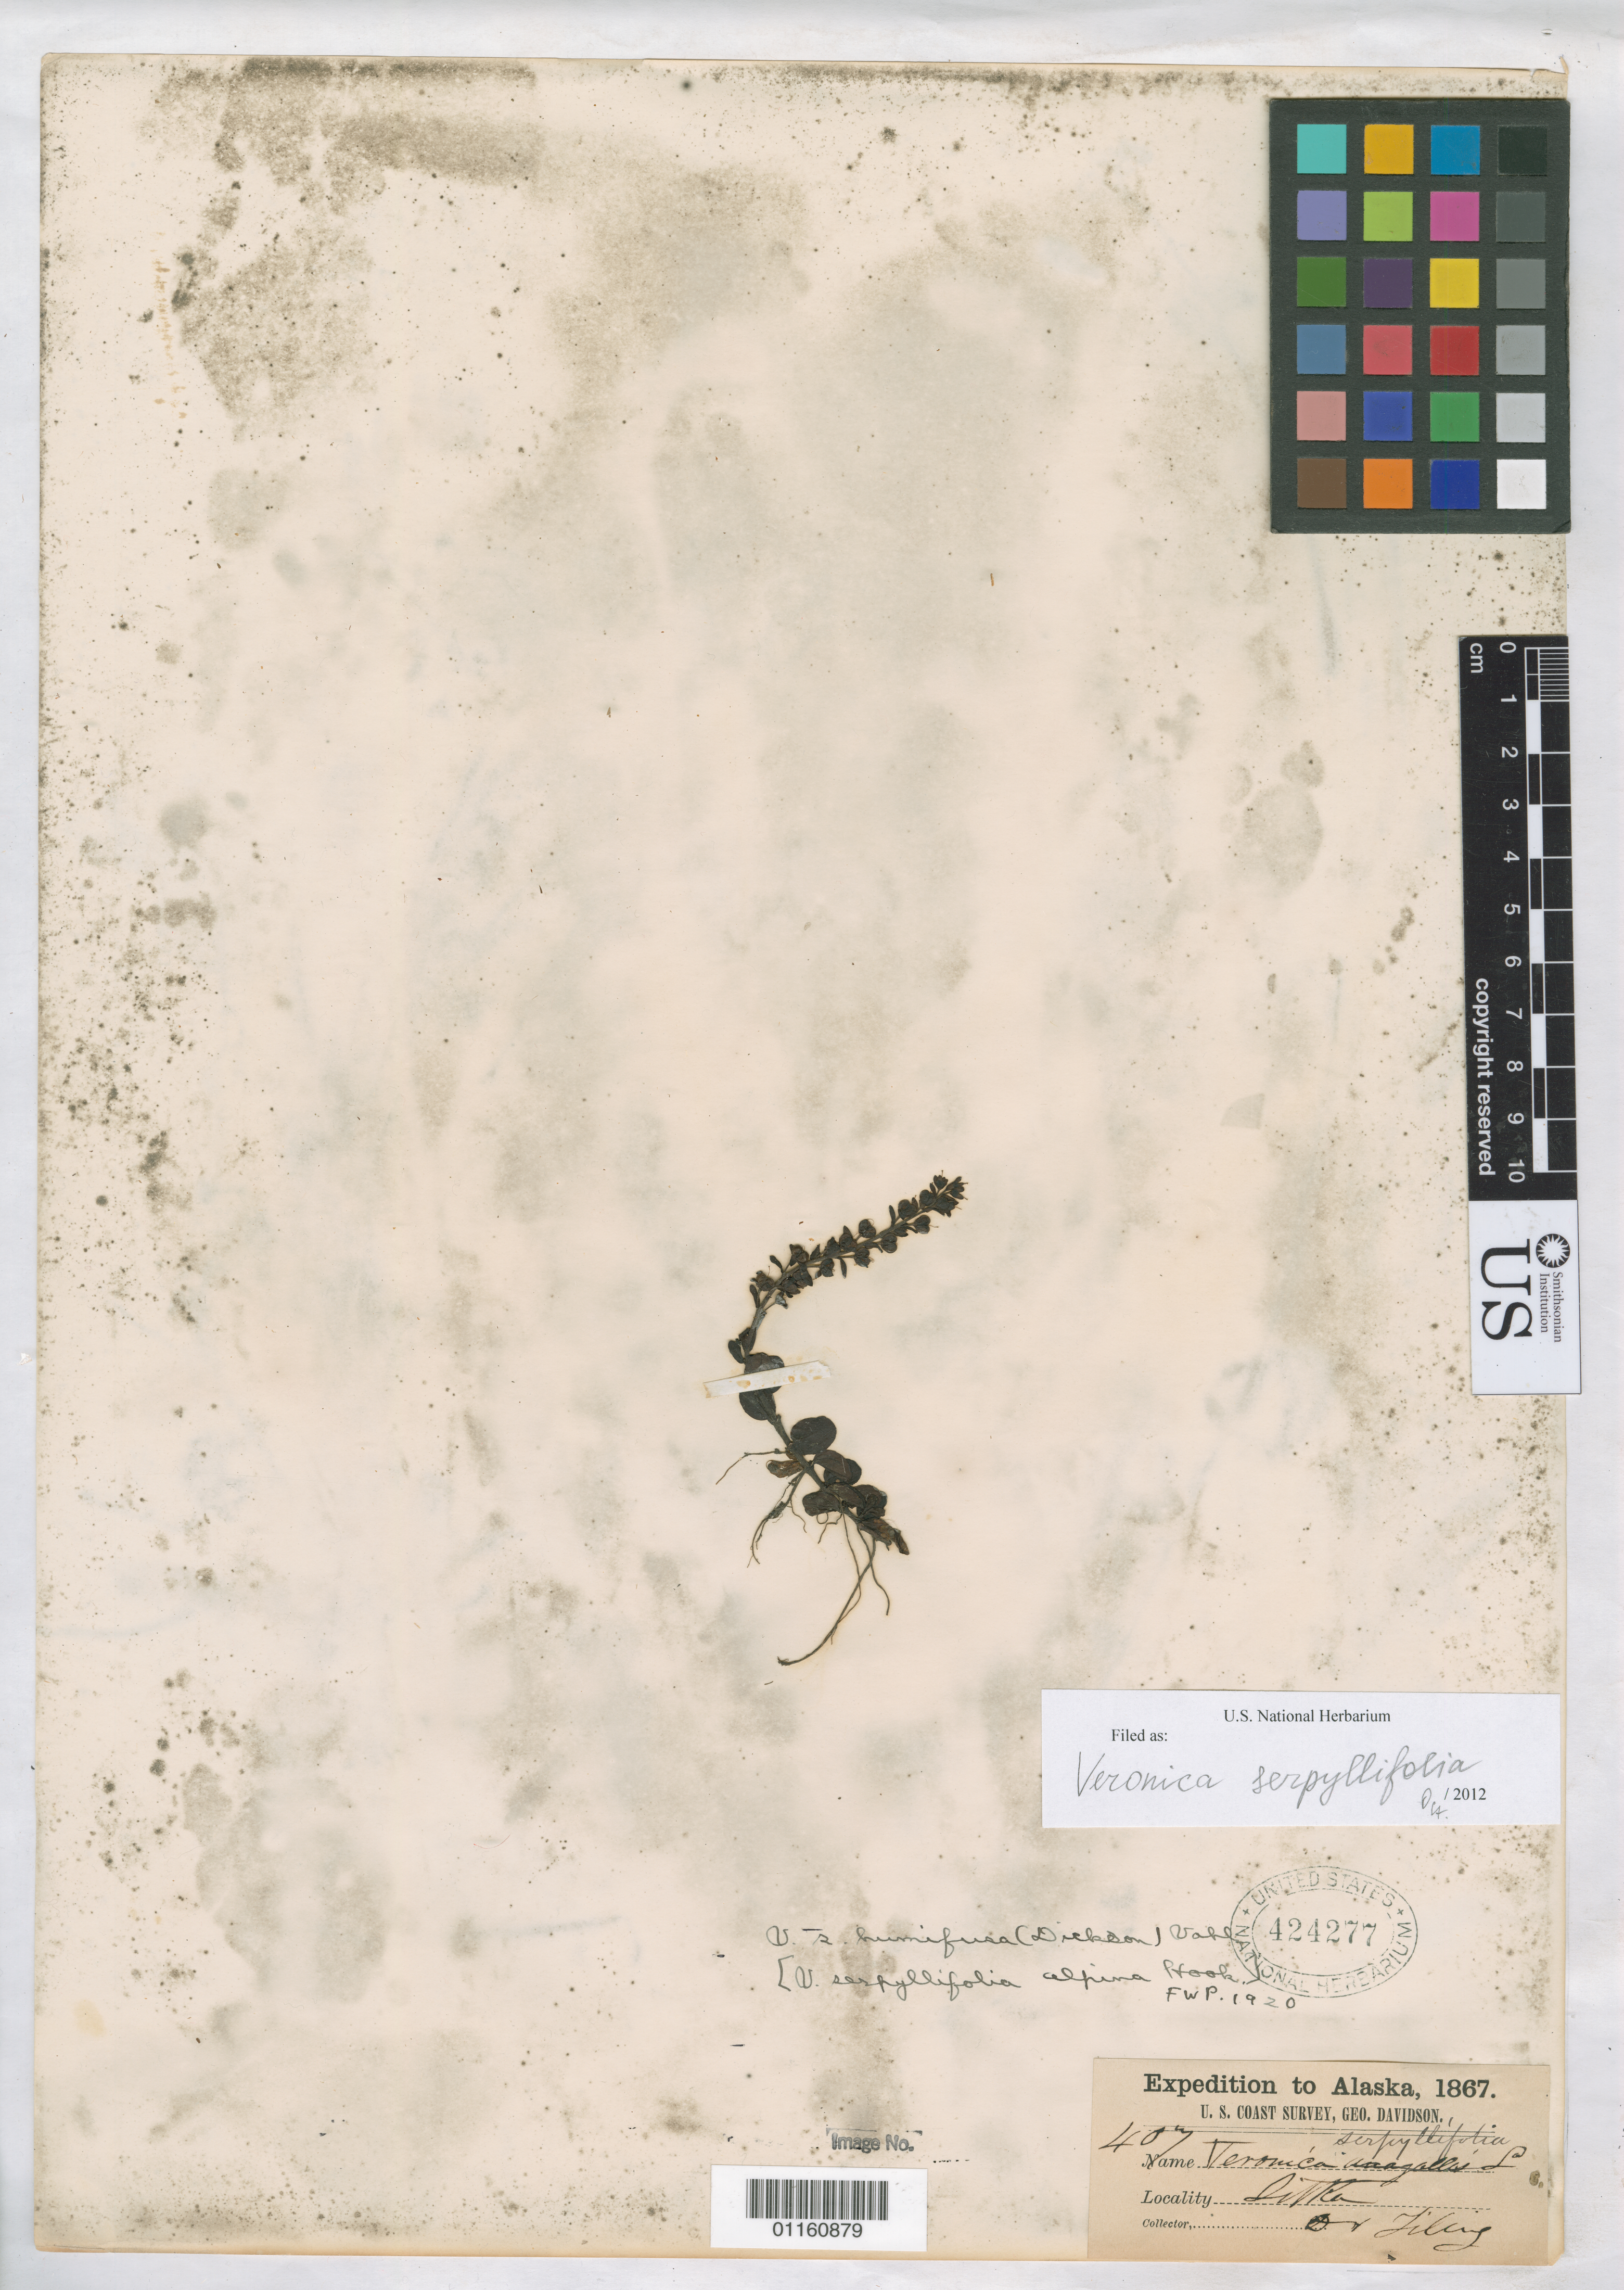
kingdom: Plantae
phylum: Tracheophyta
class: Magnoliopsida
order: Lamiales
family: Plantaginaceae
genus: Veronica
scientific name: Veronica serpyllifolia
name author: L.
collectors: H .S. T. Tiling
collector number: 407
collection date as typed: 1867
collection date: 1867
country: United States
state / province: Alaska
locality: Sitka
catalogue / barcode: US 424277